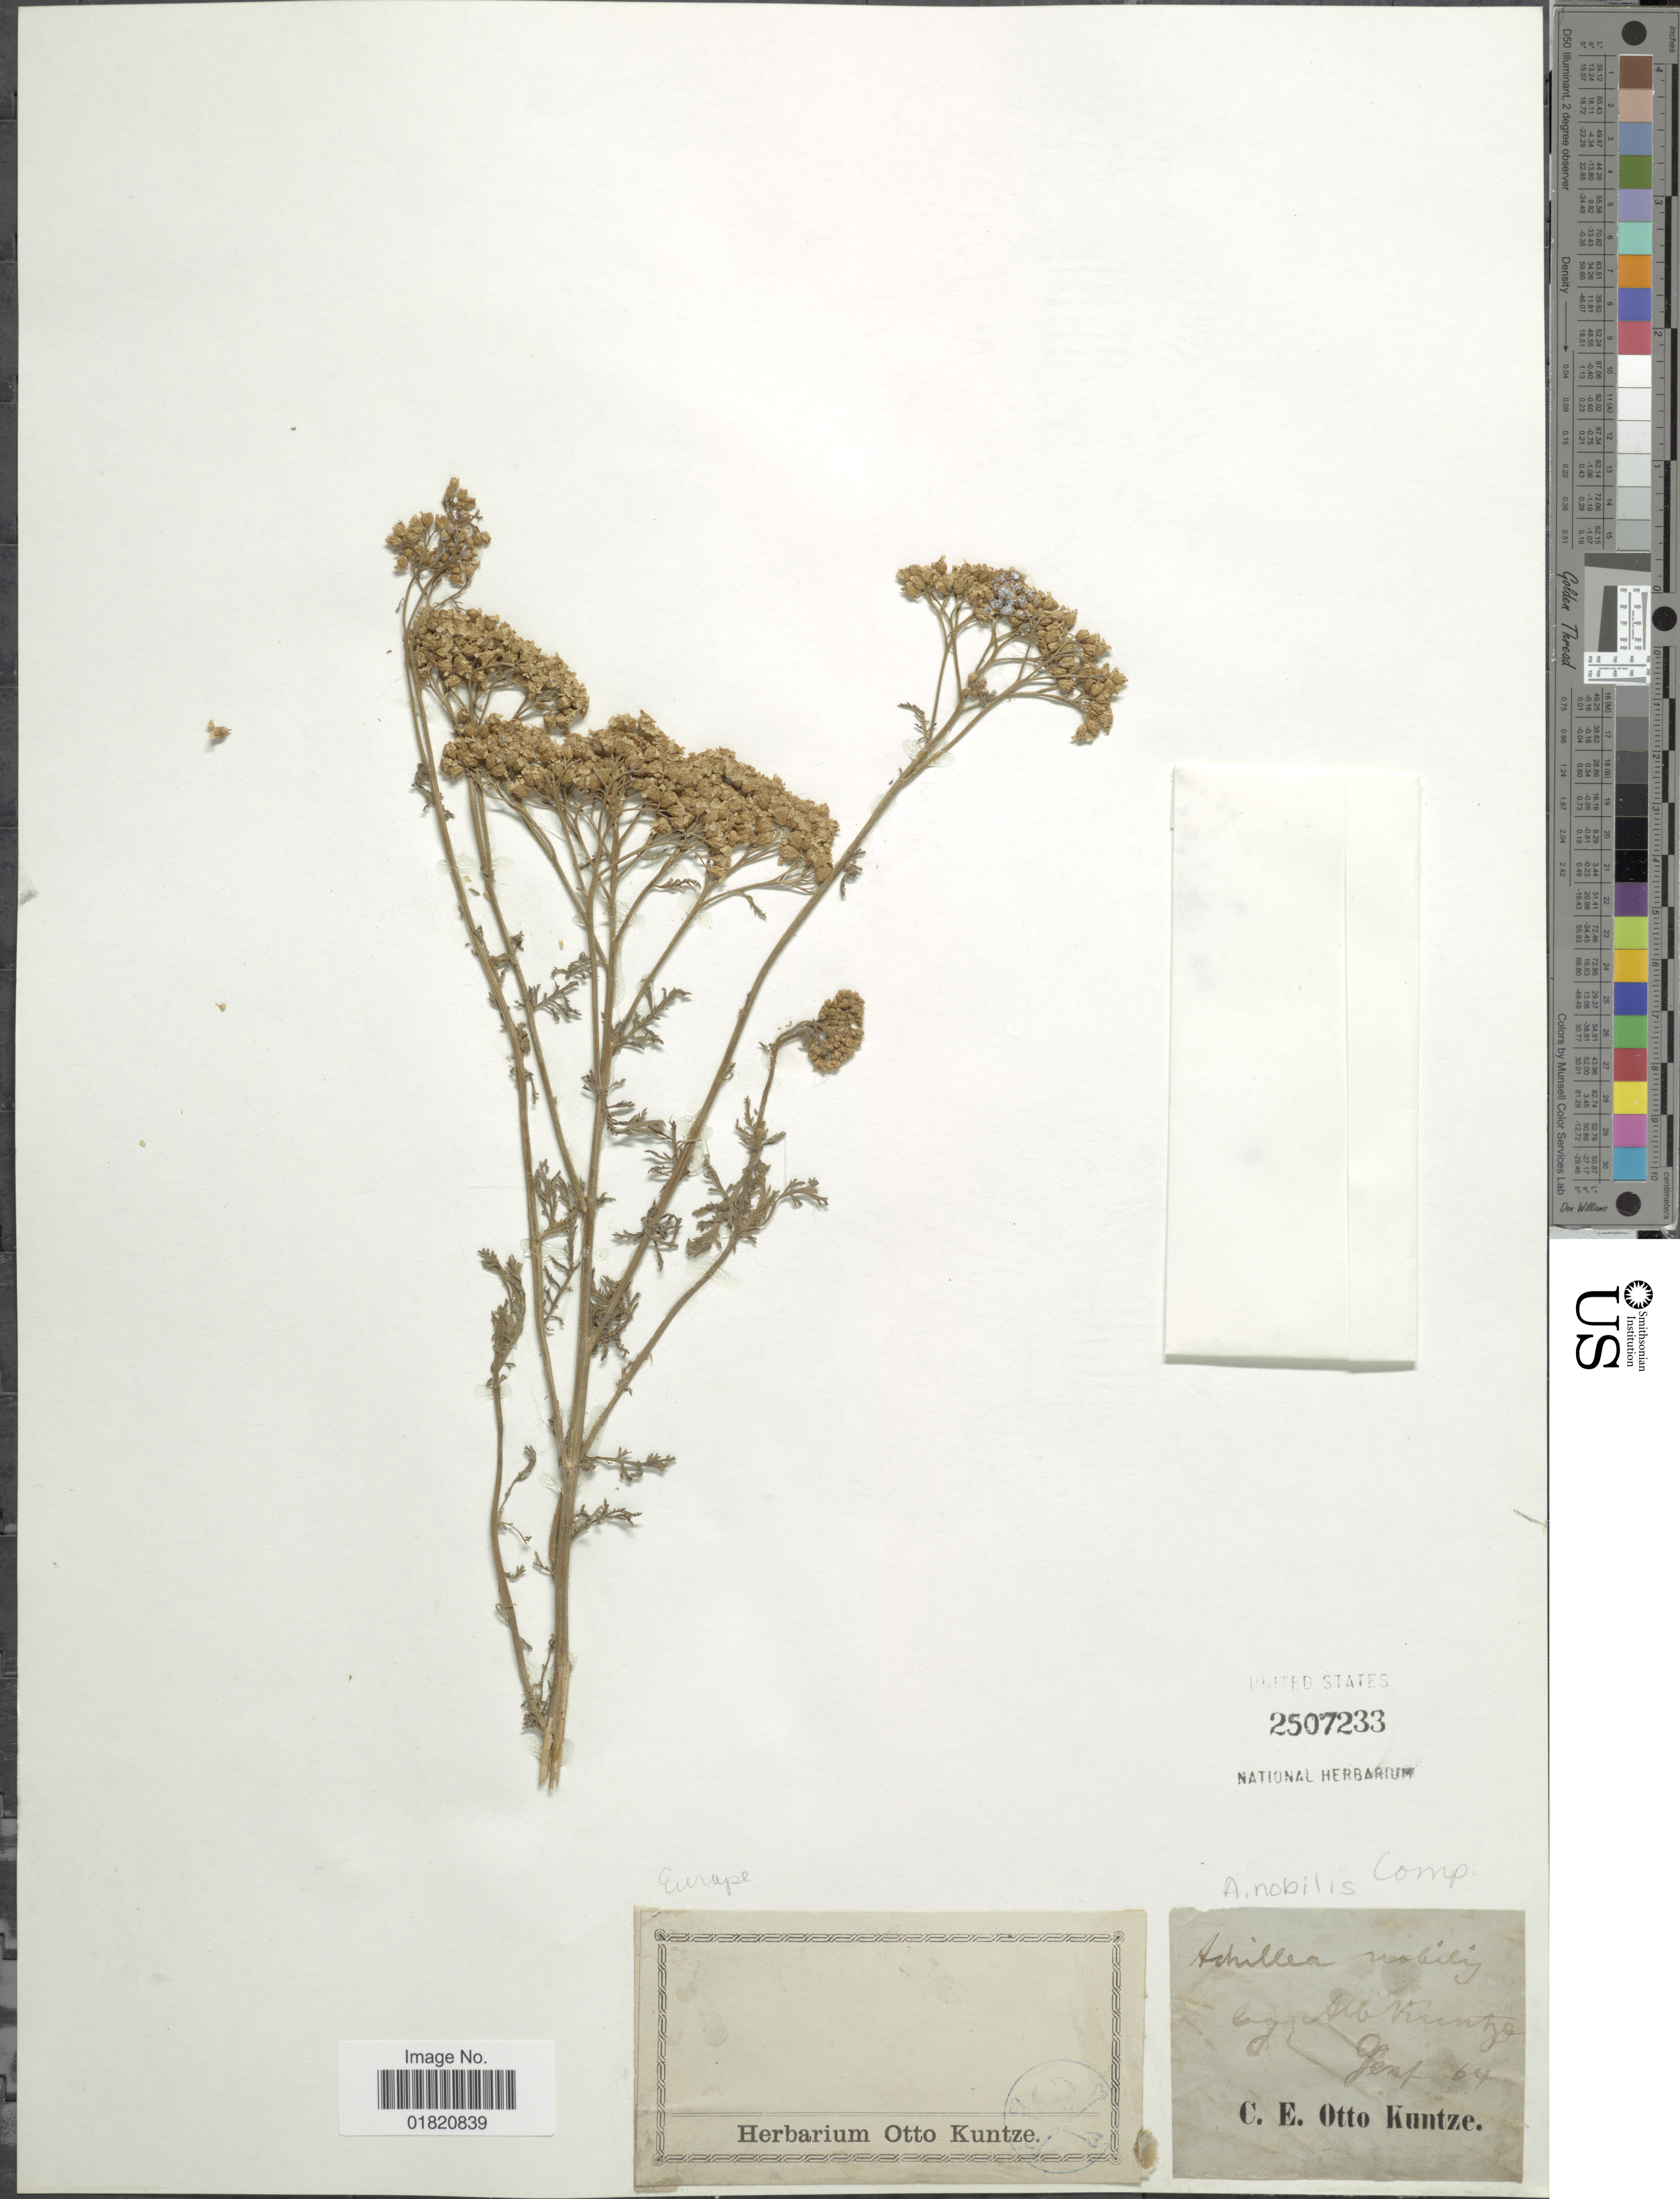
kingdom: Plantae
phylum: Tracheophyta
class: Magnoliopsida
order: Asterales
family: Asteraceae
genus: Achillea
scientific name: Achillea nobilis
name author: L.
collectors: C.E.O. Kuntze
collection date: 1864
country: Belgium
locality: Gent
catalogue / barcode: US 2507233